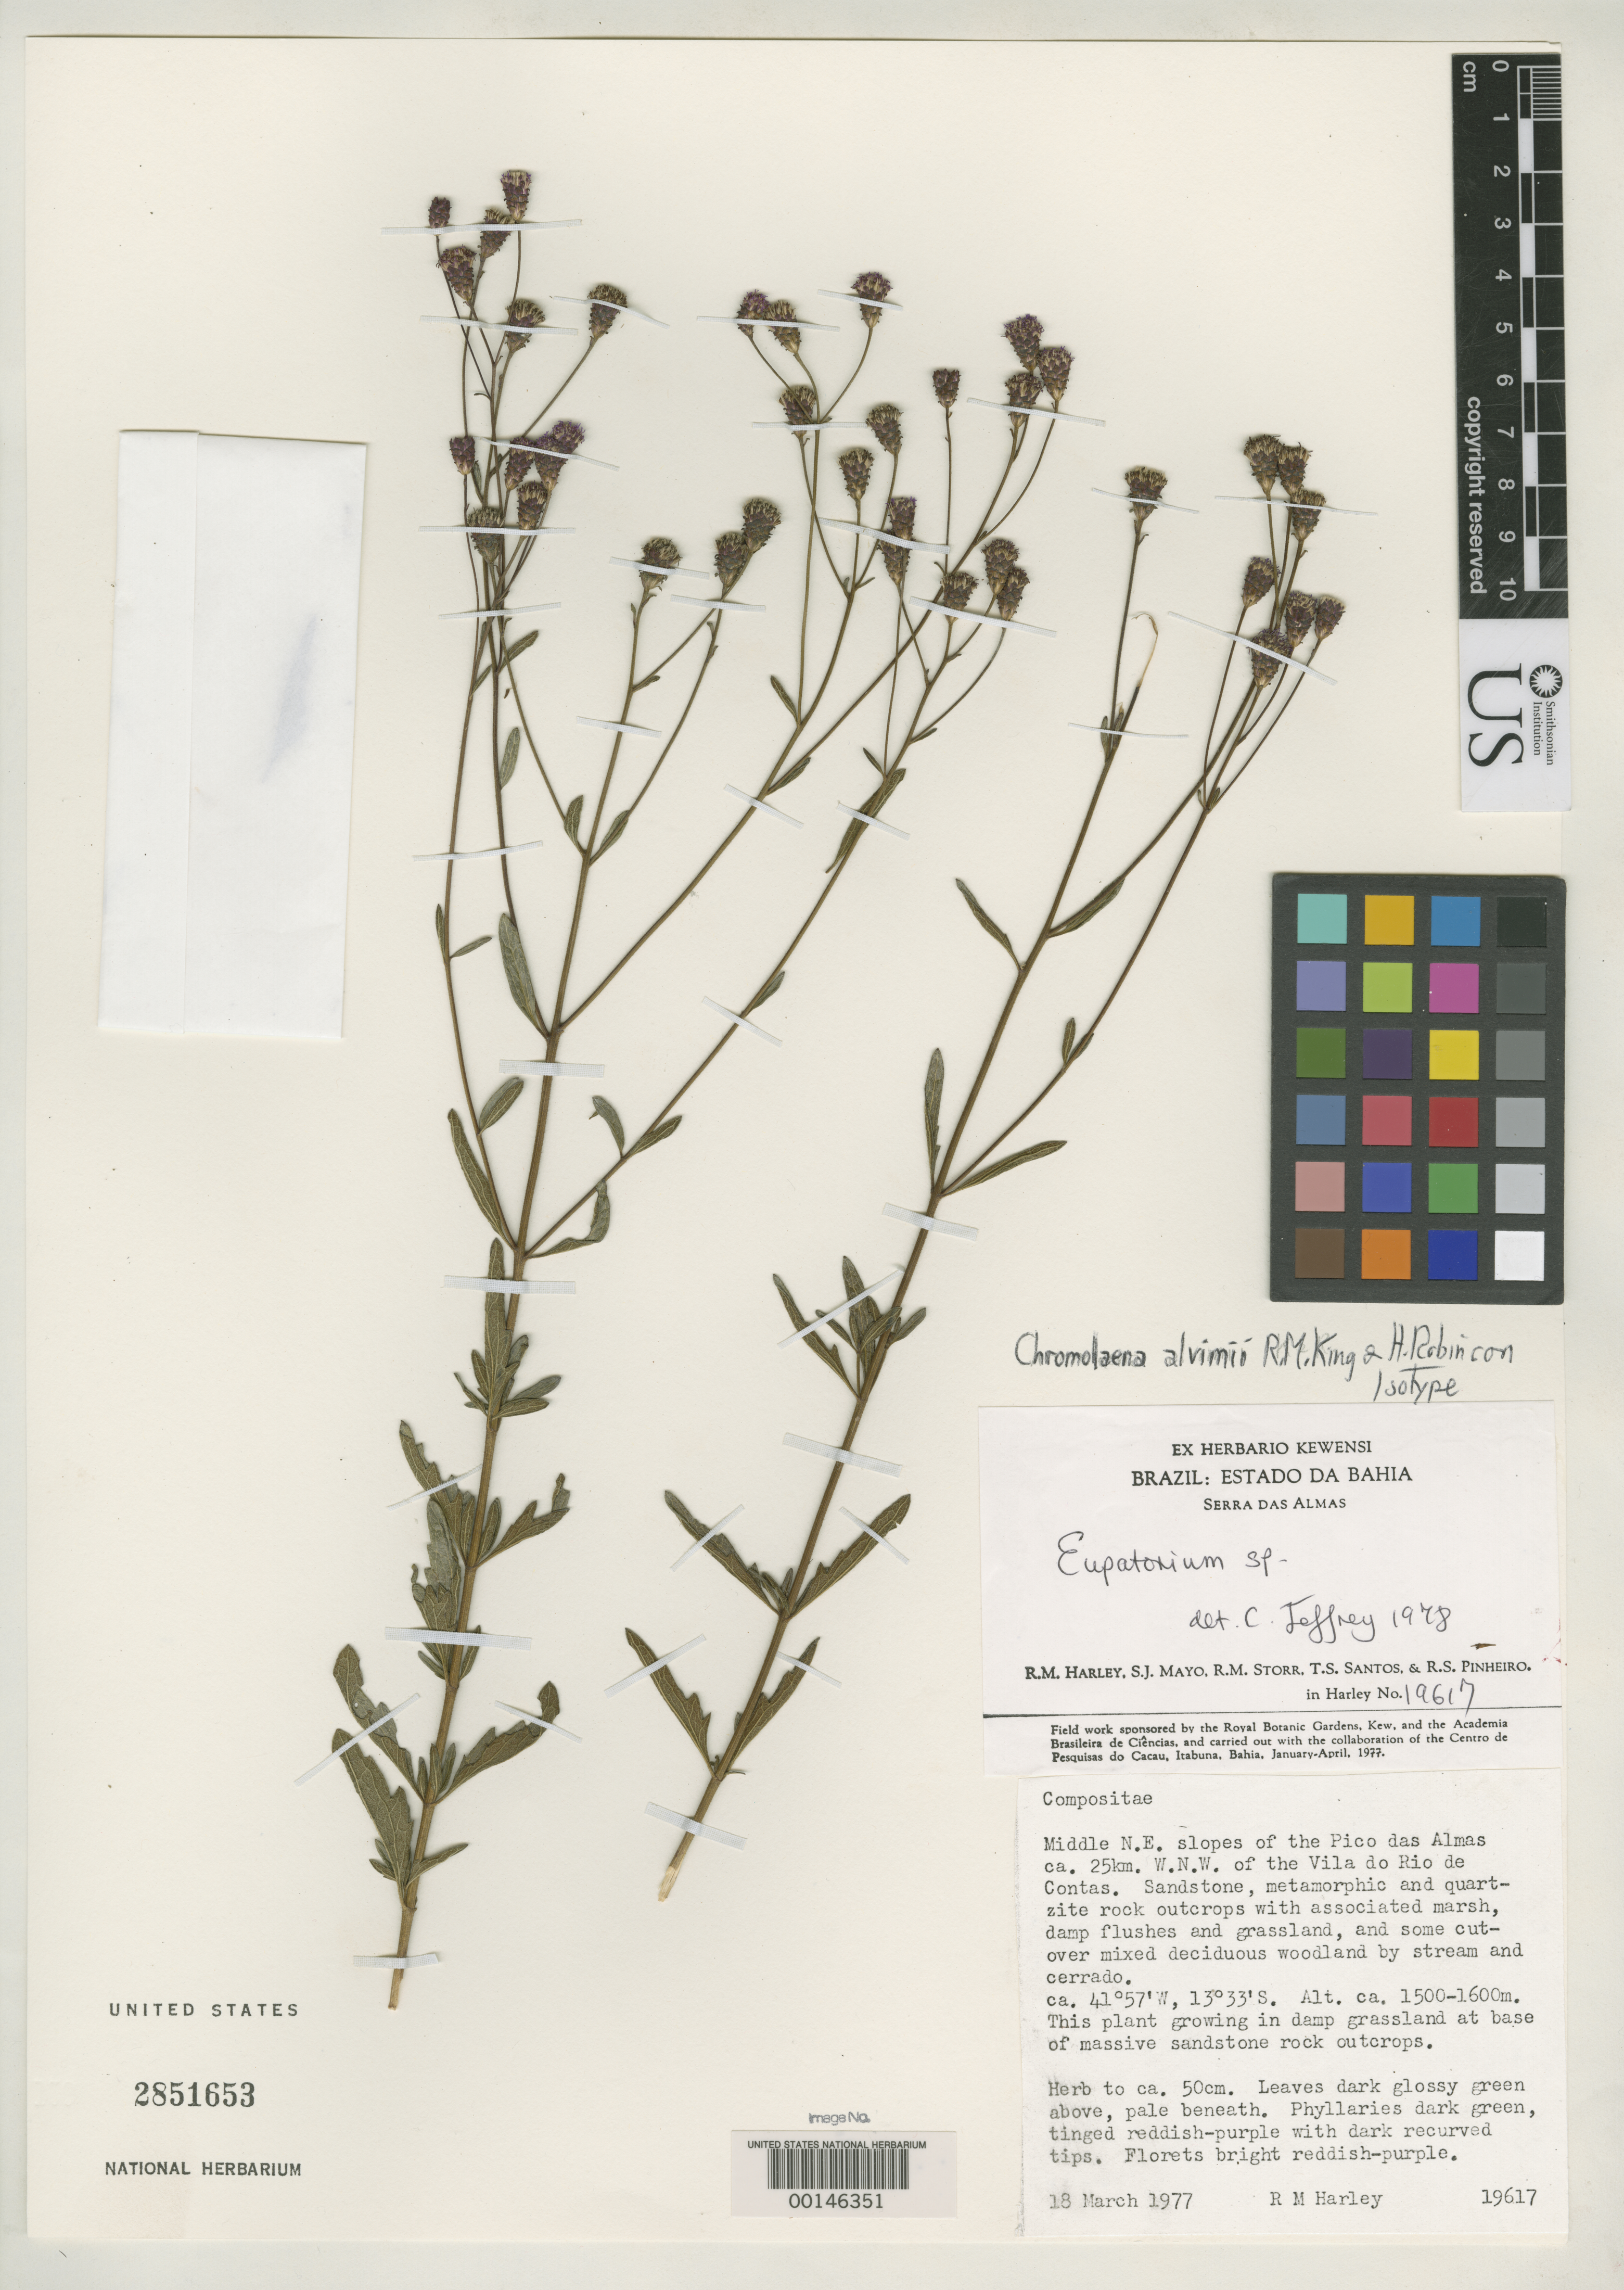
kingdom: Plantae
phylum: Tracheophyta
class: Magnoliopsida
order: Asterales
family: Asteraceae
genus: Chromolaena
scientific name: Chromolaena alvimii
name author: R.M. King & H. Rob.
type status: Isotype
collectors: R. M. Harley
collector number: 19617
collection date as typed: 18 Mar 1977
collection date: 1977-03-18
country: Brazil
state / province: Bahia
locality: Pico das Almas.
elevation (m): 1500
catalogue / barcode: US 2851653